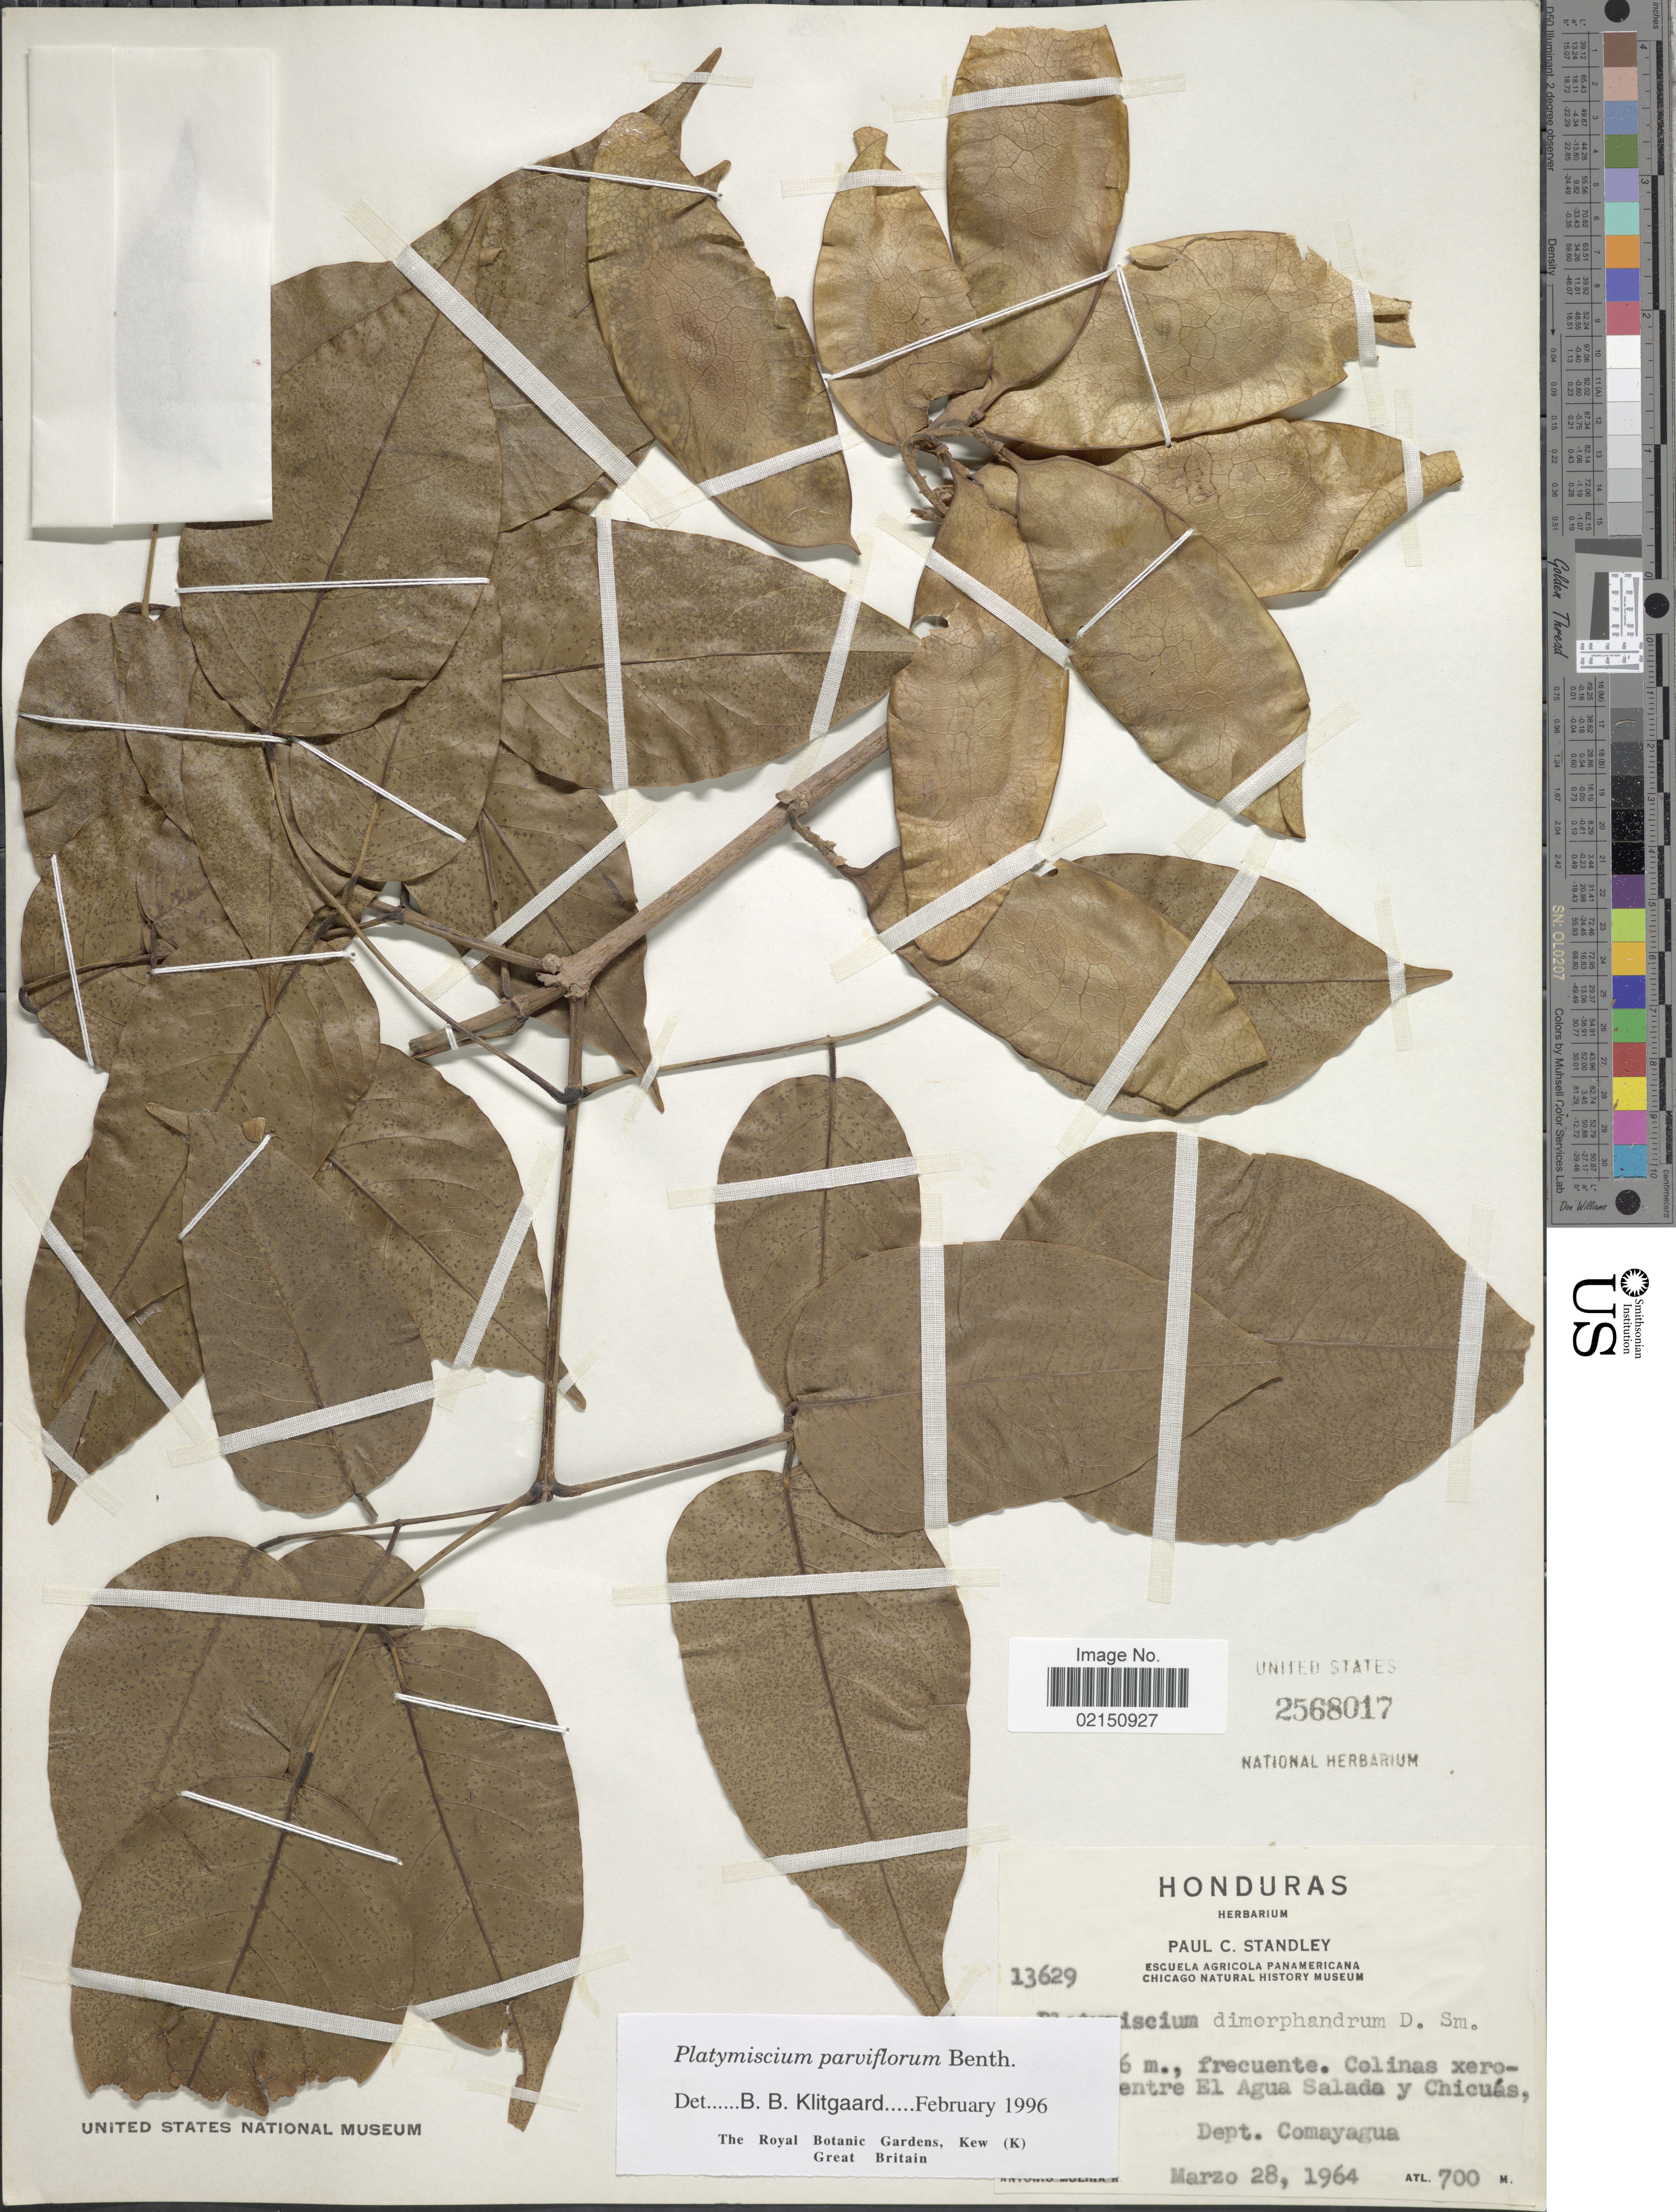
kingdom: Plantae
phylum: Tracheophyta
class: Magnoliopsida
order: Fabales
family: Fabaceae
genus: Platymiscium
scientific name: Platymiscium parviflorum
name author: Benth.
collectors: A. Molina R.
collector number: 13629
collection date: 1964-03-28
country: Honduras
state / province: Comayagua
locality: [illegible text] entre El Agua Salada y Chicuás, Dept. Comayagua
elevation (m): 700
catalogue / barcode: US 2568017